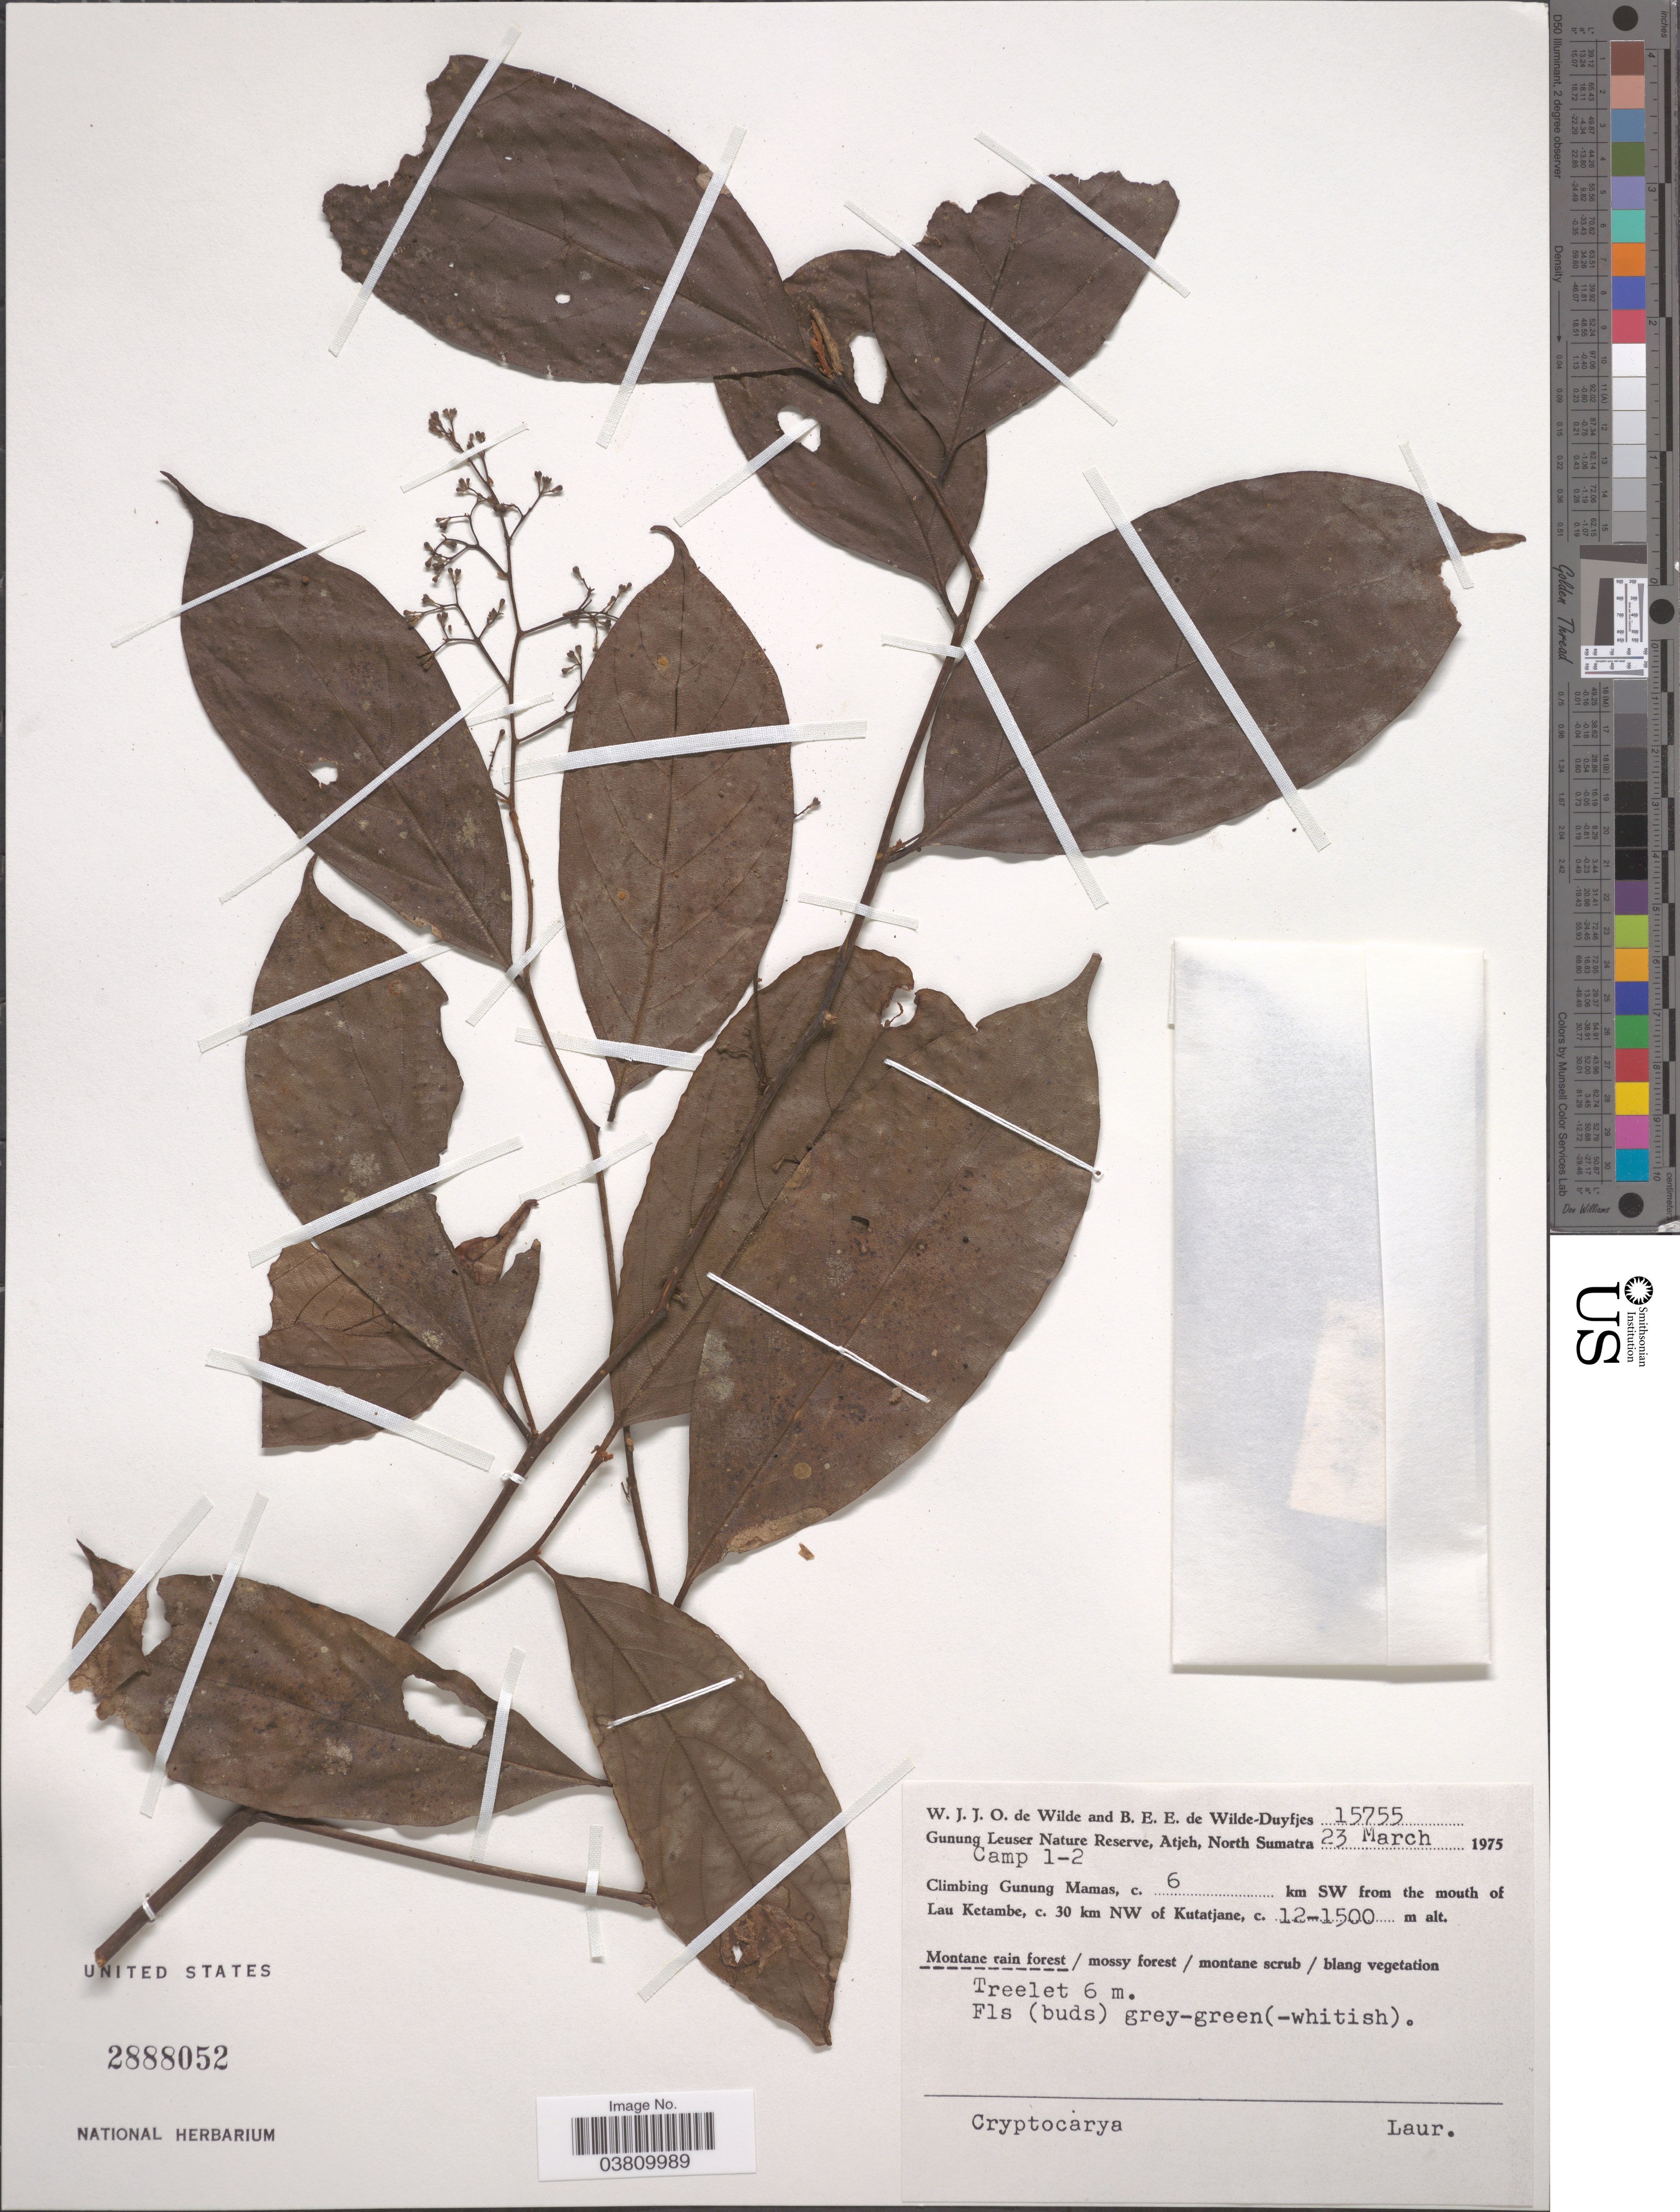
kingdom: Plantae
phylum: Tracheophyta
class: Magnoliopsida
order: Laurales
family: Lauraceae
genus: Cryptocarya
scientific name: Cryptocarya sp.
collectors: W. J. de Wilde & B. E. de Wilde-Duyfjes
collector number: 15755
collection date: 1975-03-23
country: Indonesia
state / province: Sumatra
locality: Gunung Leuser Nature Reserve, Atjeh, North Sumatra. Camp 1-2. Climbing Gunung Mamas, c. 6 km SW from the mouth of Lau Ketambe, c. 30 km NW of Kutatjane.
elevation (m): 1200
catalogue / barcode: US 2888052